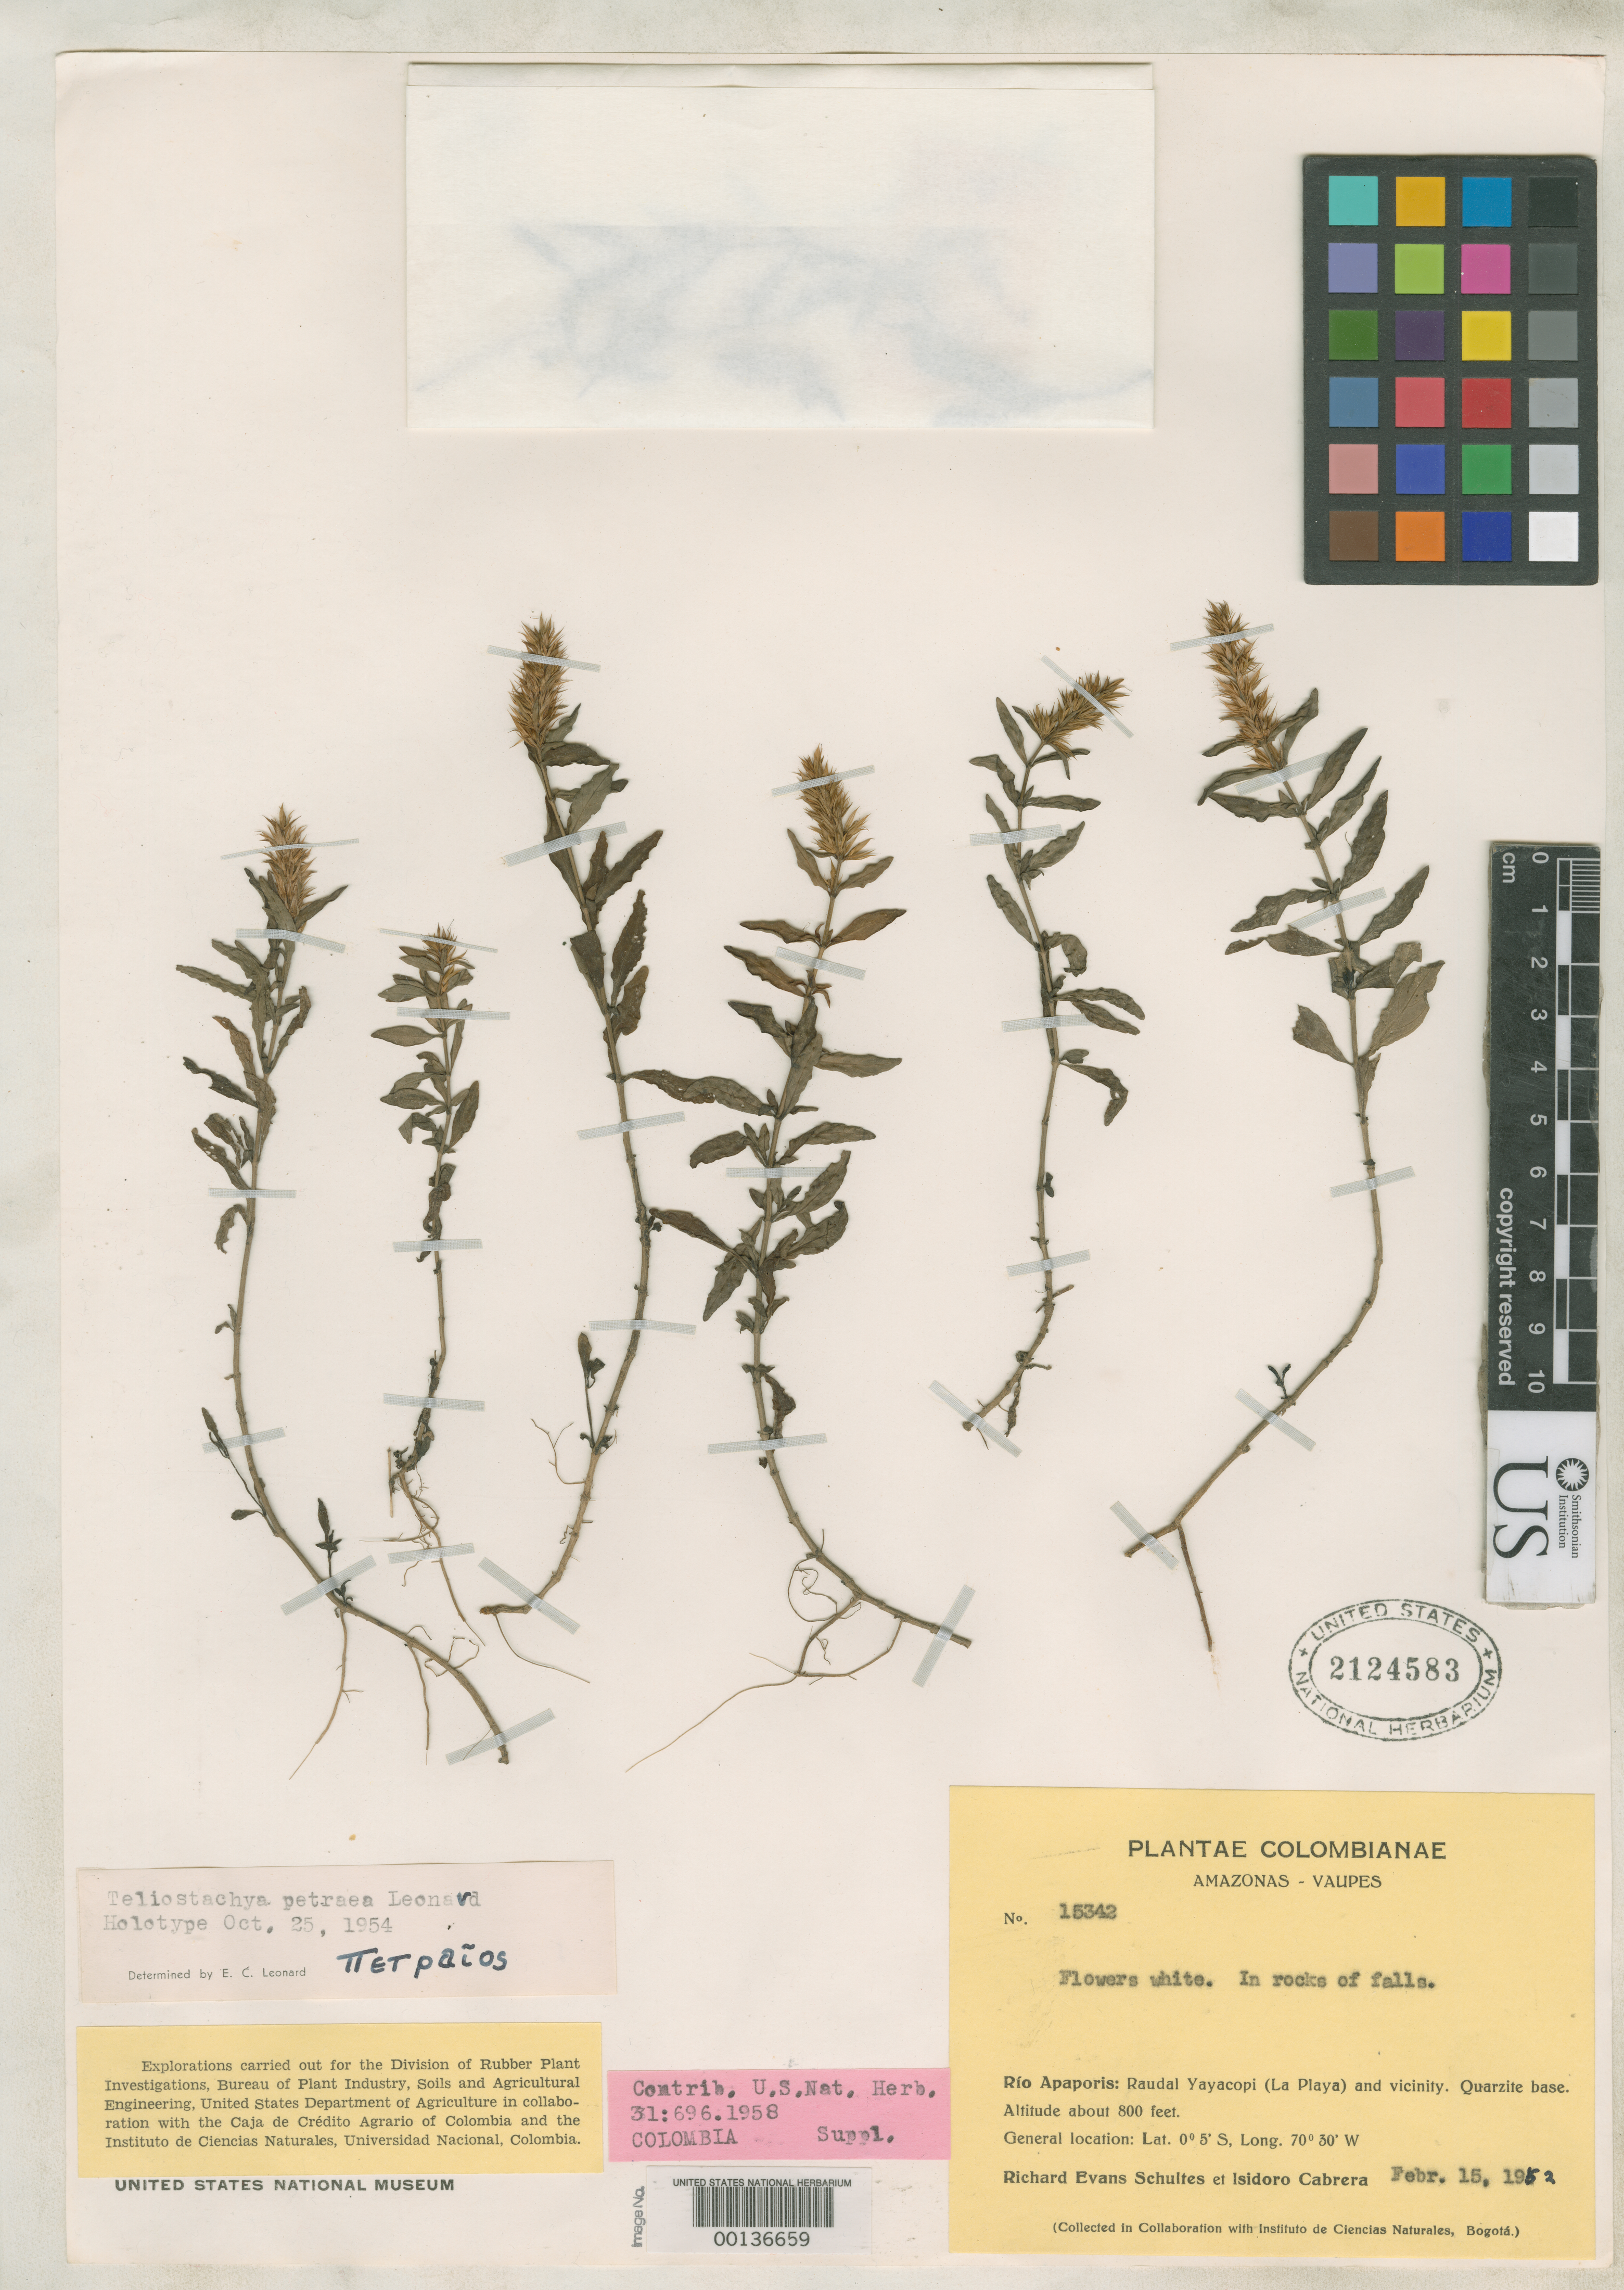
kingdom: Plantae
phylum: Tracheophyta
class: Magnoliopsida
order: Lamiales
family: Acanthaceae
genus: Teliostachya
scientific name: Teliostachya petraea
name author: Leonard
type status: Holotype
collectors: R. E. Schultes & I. Cabrera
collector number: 15942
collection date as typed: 15 Feb 1952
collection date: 1952-02-15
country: Colombia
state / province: Amazônas / Vaupés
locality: Rio Apaporis, Raudal Ya Yacopi (La Playa) and vicinity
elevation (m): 244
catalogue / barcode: US 2124583